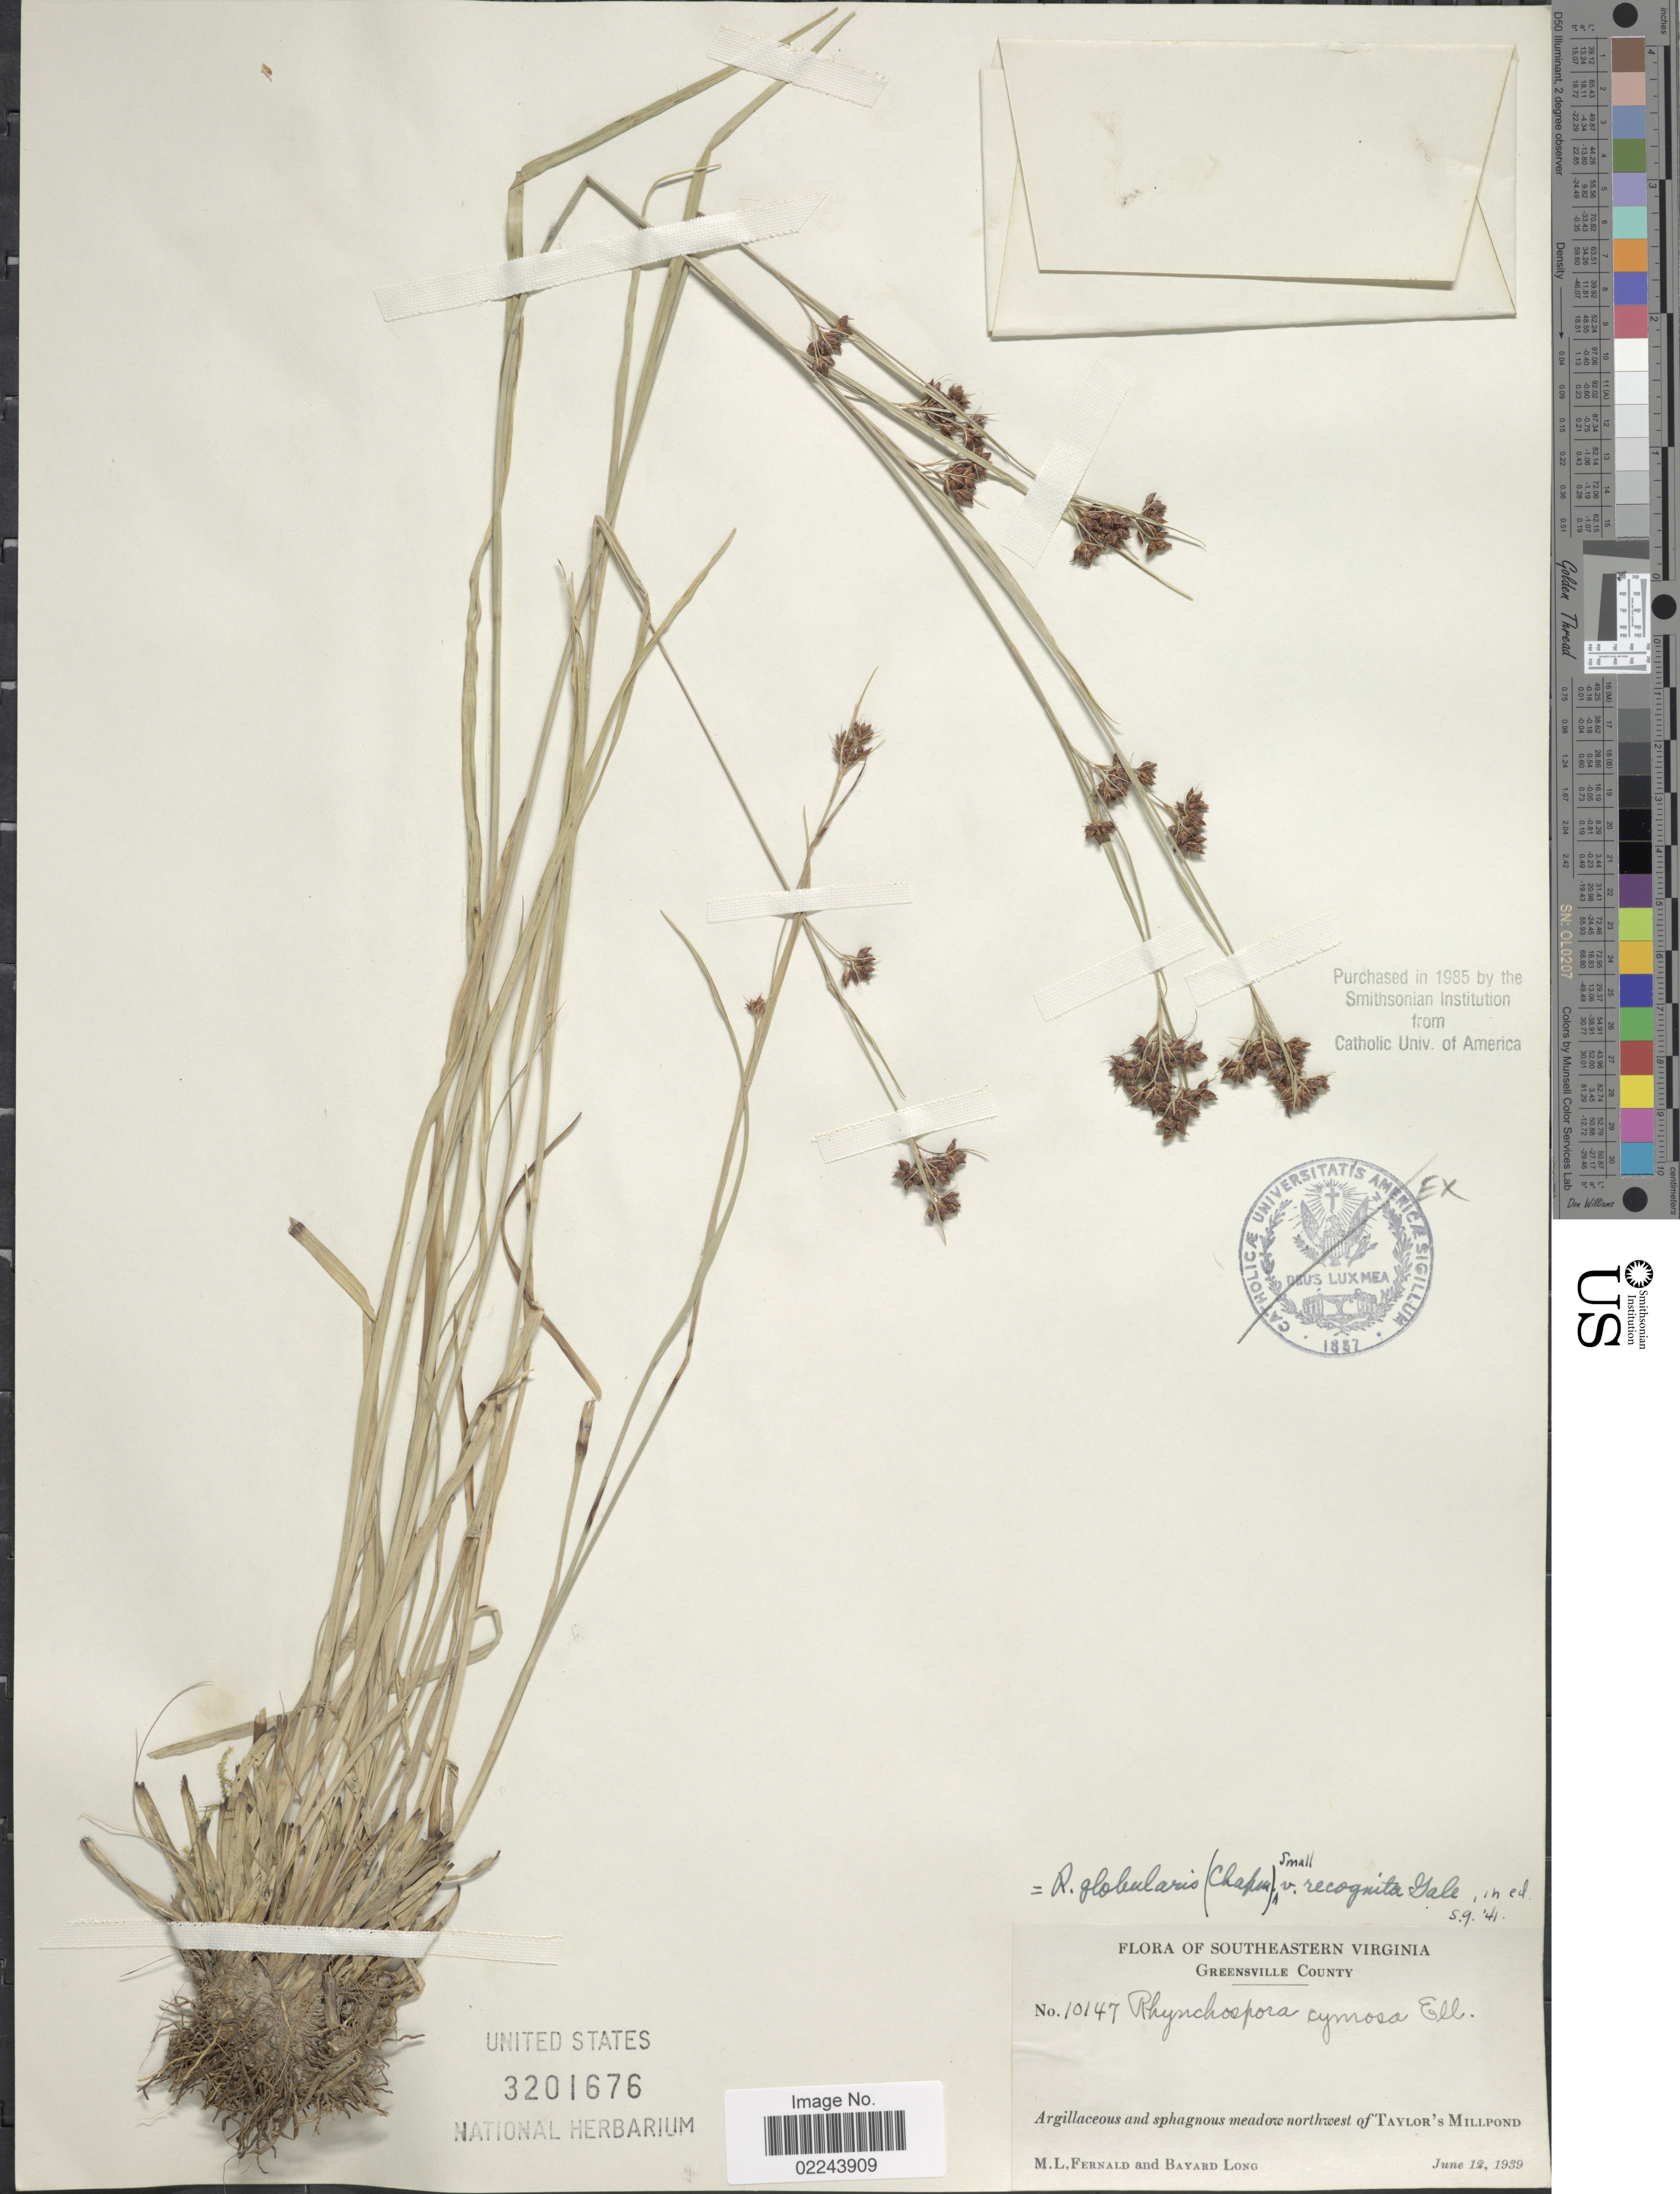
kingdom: Plantae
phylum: Tracheophyta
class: Liliopsida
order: Poales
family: Cyperaceae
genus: Rhynchospora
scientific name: Rhynchospora recognita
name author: (Gale) Kral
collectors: M. L. Fernald & B. Long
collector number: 10147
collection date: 1939-06-12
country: United States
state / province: Virginia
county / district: Greensville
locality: Southeastern Virginia, Greensville County, northwest of Taylor's Millpond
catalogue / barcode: US 3201676